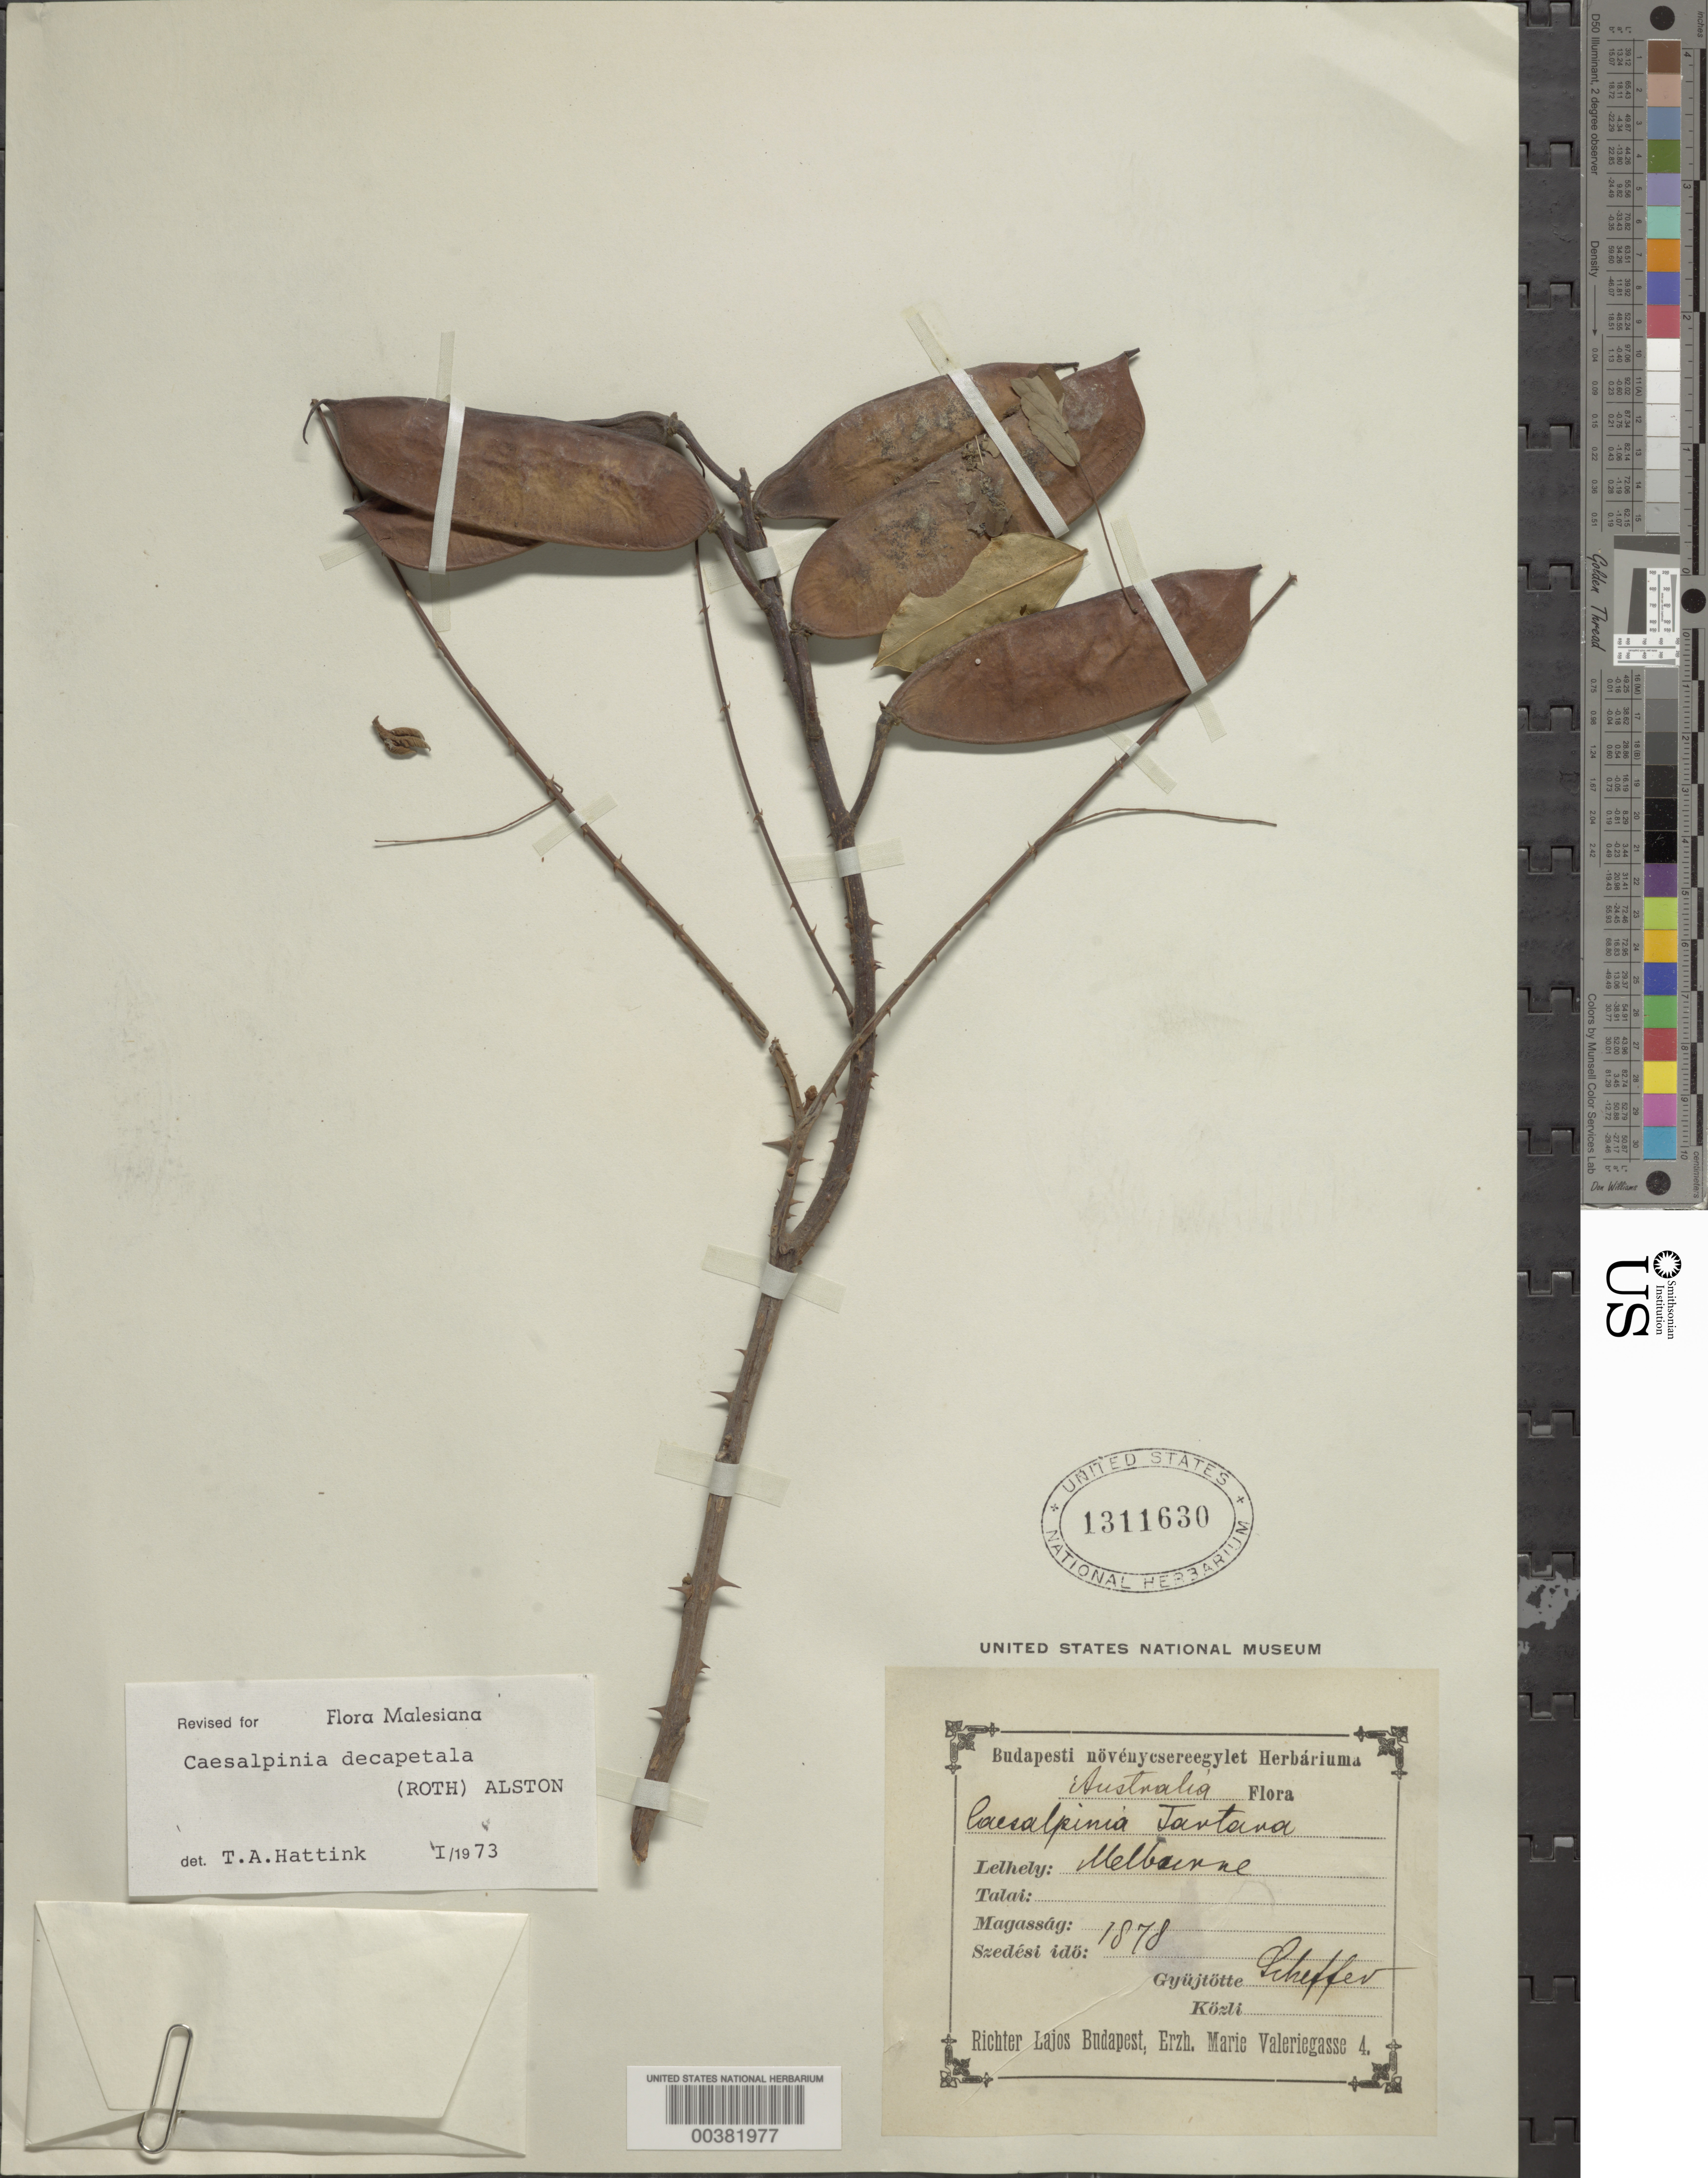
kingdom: Plantae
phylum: Tracheophyta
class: Magnoliopsida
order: Fabales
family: Fabaceae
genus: Biancaea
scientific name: Biancaea decapetala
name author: (Roth) O. Deg.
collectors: R. H. C. Scheffer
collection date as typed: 1878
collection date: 1878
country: Australia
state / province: Victoria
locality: Melborne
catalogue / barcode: US 1311630